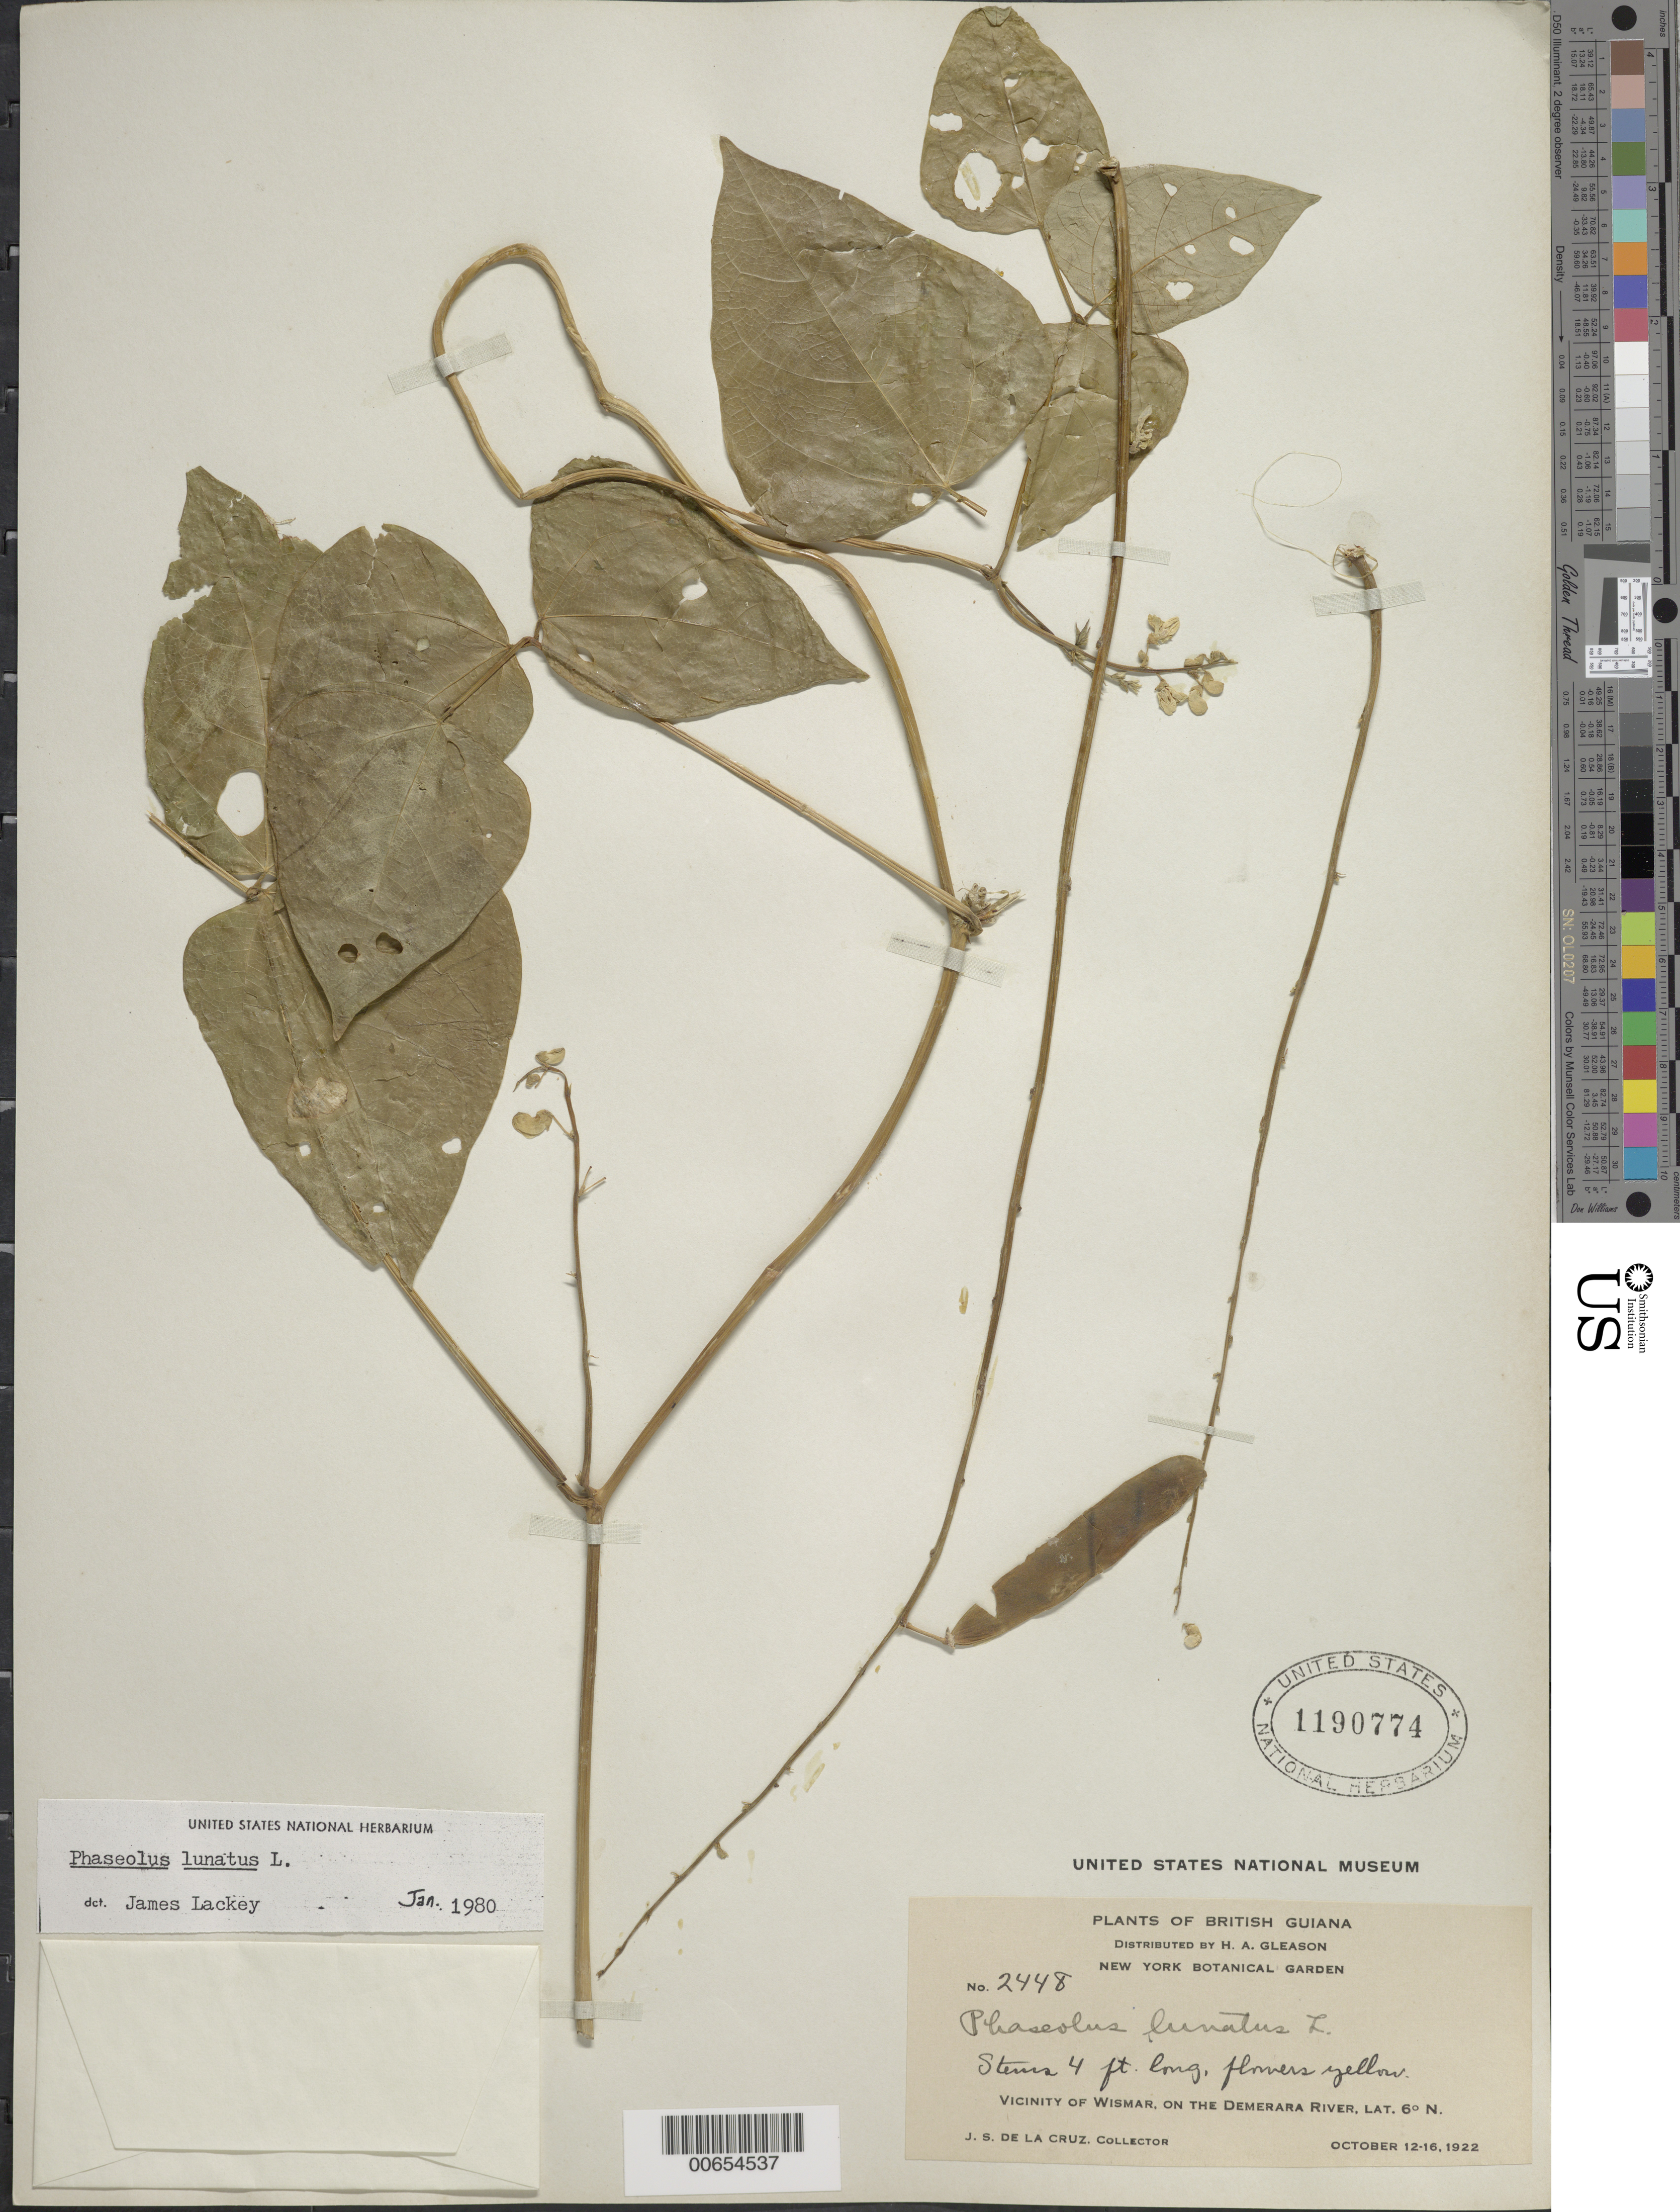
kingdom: Plantae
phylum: Tracheophyta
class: Magnoliopsida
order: Fabales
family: Fabaceae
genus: Phaseolus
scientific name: Phaseolus lunatus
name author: L.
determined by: Lackey, J.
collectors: J. S. de la Cruz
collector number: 2448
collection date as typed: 12-Oct-22 to 16-Oct-22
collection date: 1922-10-12/1922-10-16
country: Guyana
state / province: U. Demerara-Berbice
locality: Wismar vic., on the Demerara River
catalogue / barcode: US 1190774